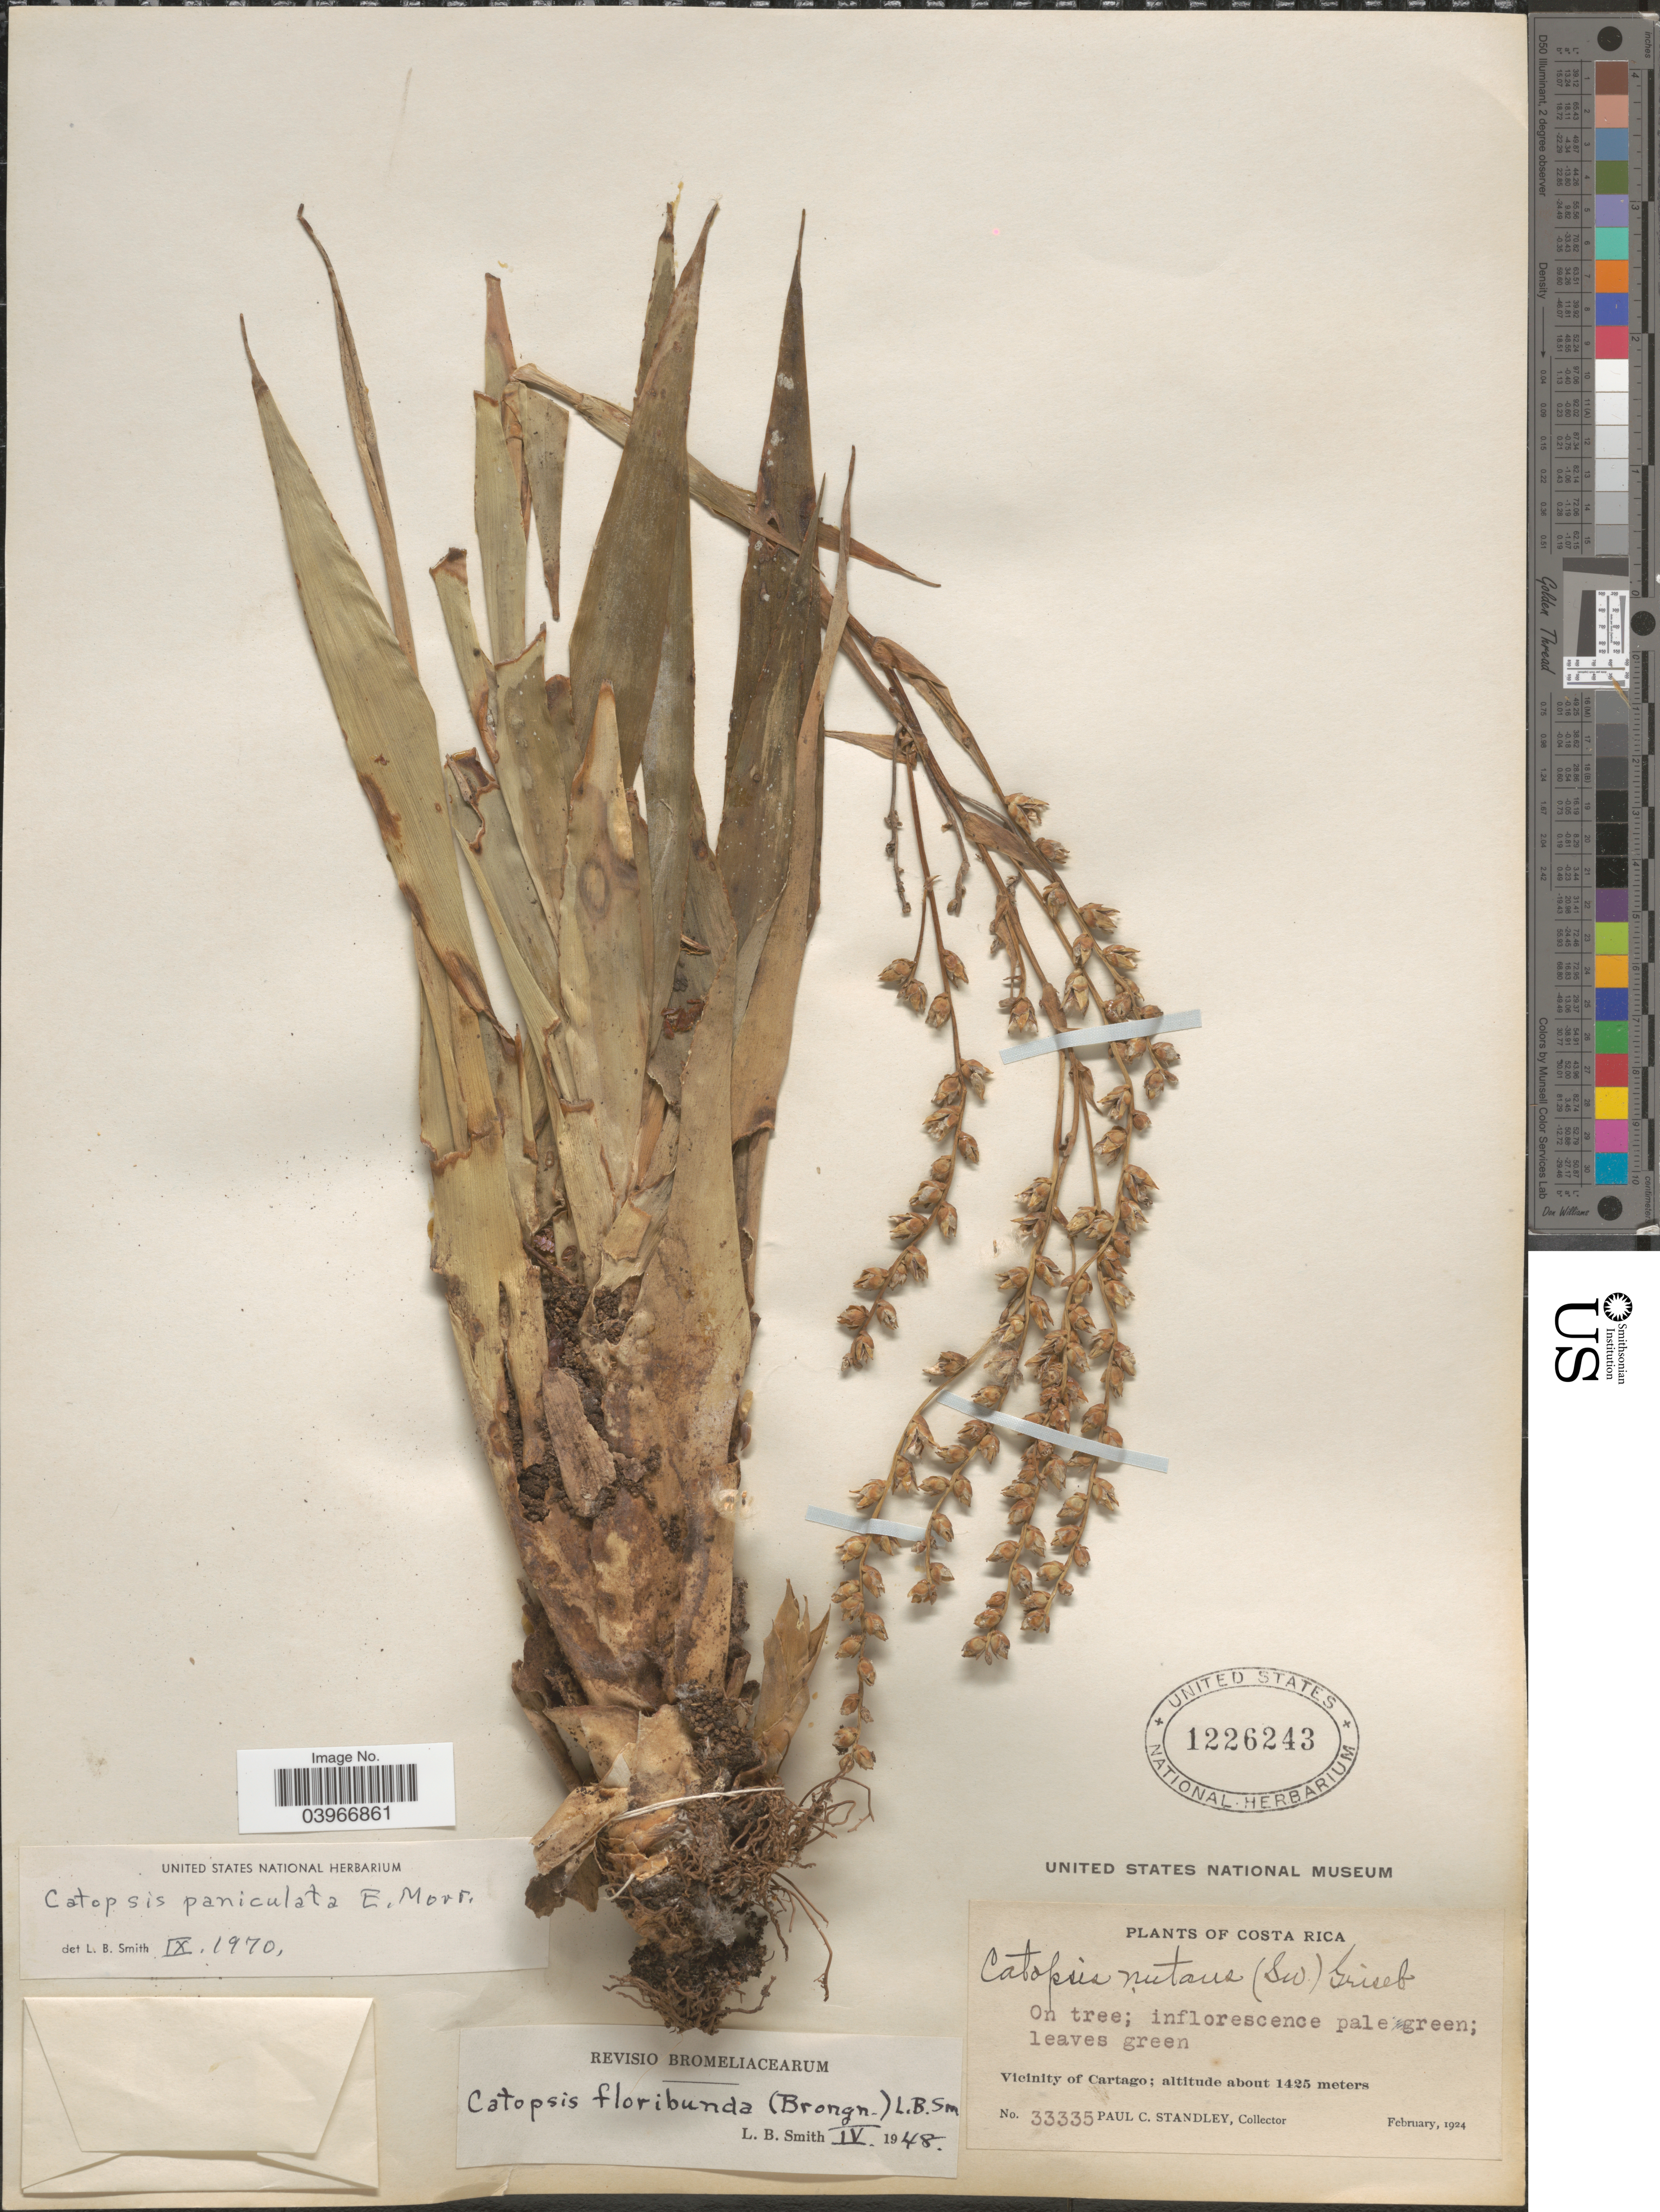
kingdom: Plantae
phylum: Tracheophyta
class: Liliopsida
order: Poales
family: Bromeliaceae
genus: Catopsis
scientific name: Catopsis paniculata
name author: É. Morren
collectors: P. C. Standley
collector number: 33335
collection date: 1924-02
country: Costa Rica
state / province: Cartago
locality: Vicinity of Cartago.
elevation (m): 1425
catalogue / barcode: US 1226243